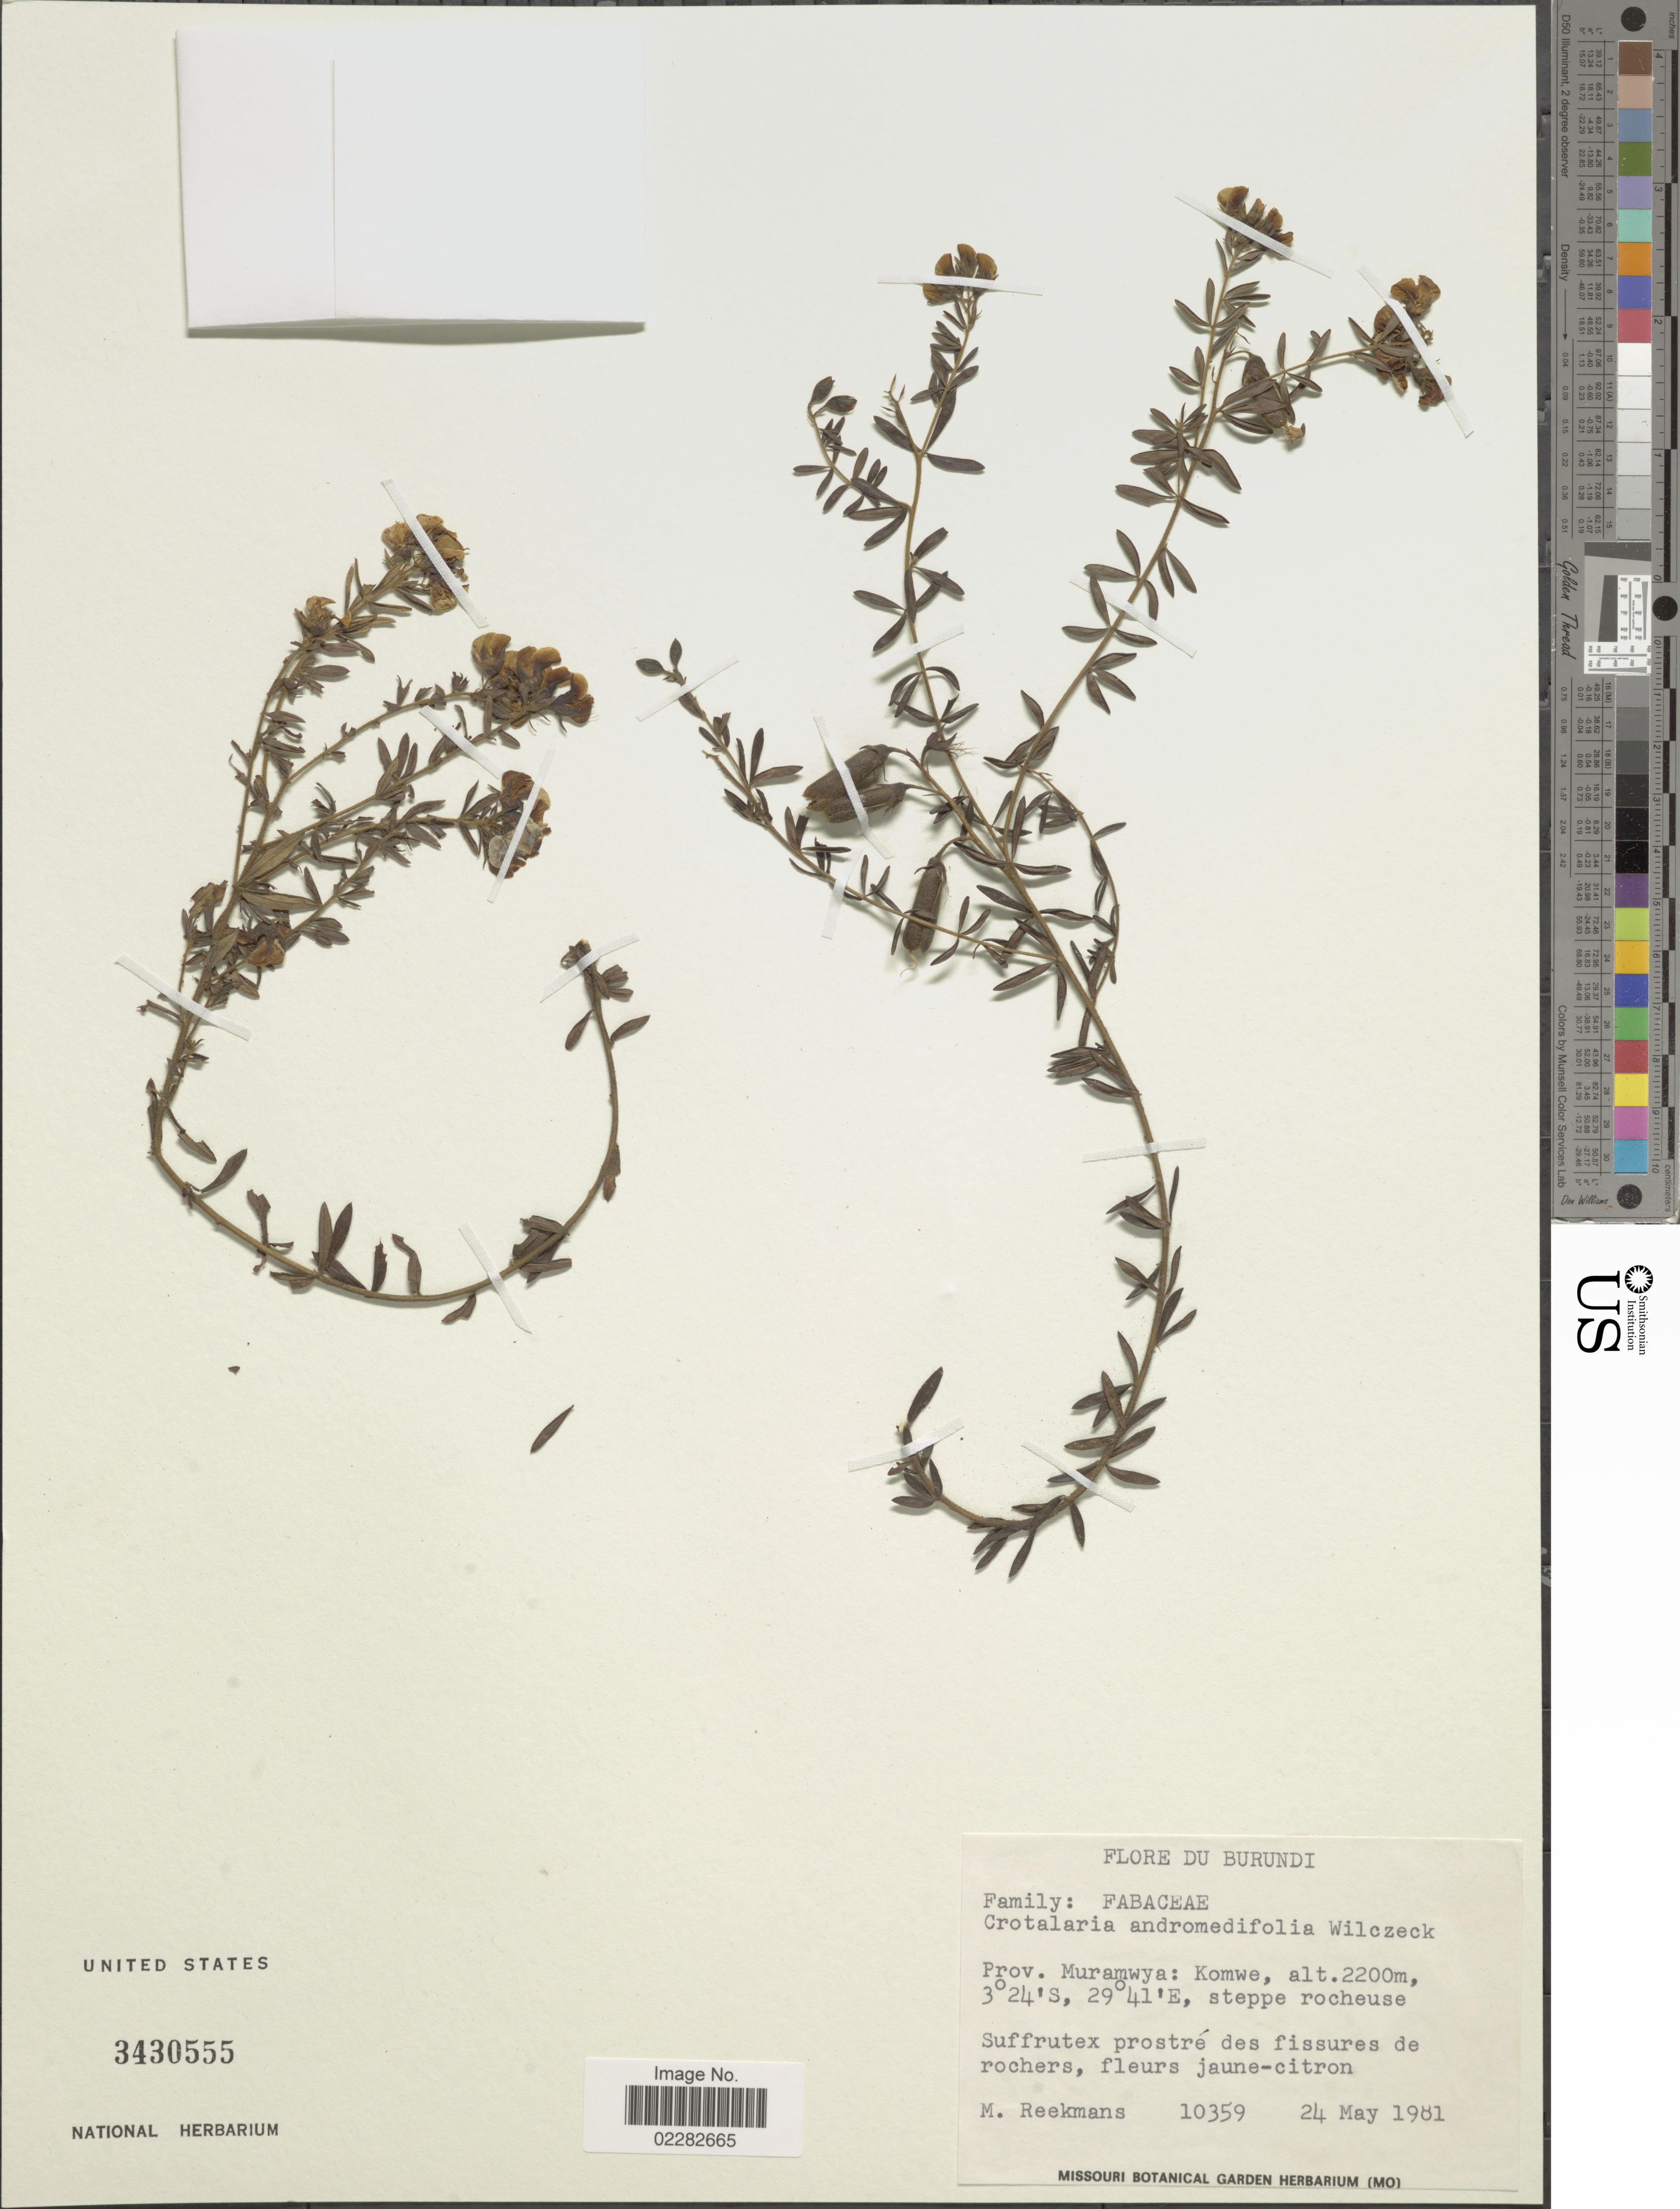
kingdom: Plantae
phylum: Tracheophyta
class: Magnoliopsida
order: Fabales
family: Fabaceae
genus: Crotalaria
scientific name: Crotalaria andromedifolia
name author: R. Wilczek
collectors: M. Reekmans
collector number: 10359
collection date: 1981-05-24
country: Burundi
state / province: Muramvya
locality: Komwe.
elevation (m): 2200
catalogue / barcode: US 3430555